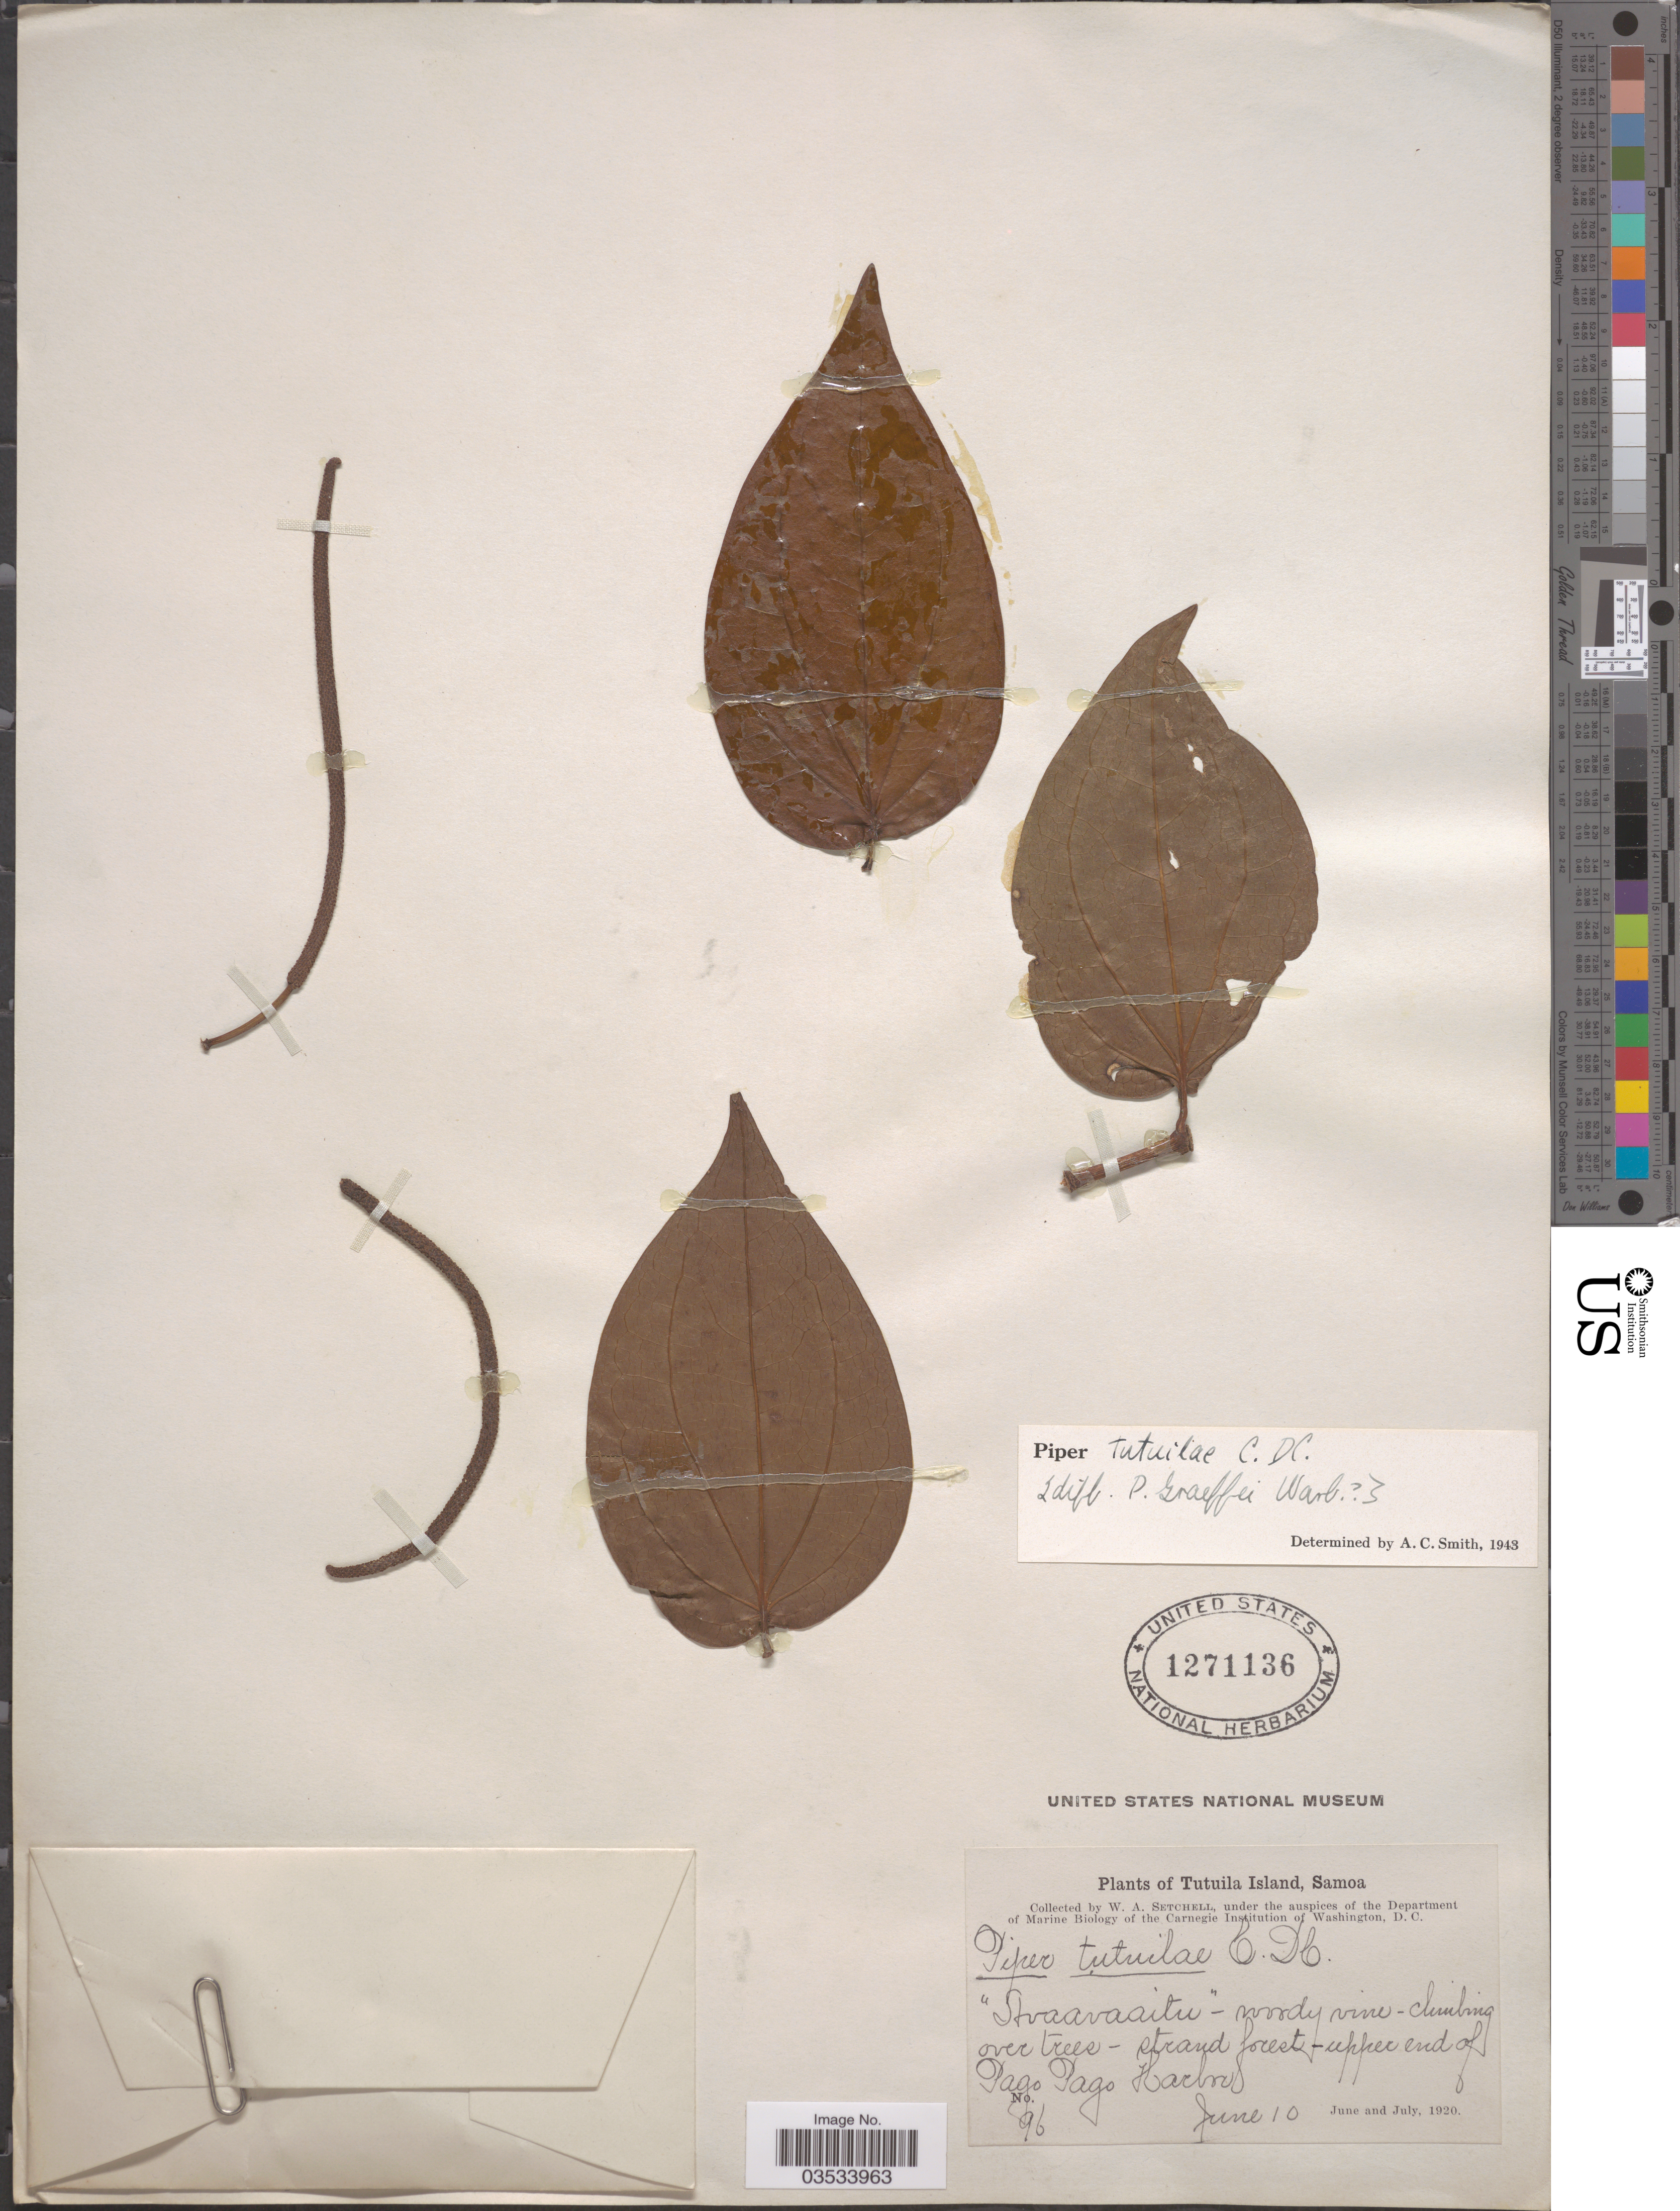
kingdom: Plantae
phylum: Tracheophyta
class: Magnoliopsida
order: Piperales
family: Piperaceae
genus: Piper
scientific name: Piper tutuilae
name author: C. DC.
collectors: W. Setchell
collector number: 96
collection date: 1920-06-10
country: American Samoa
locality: Tutuila Island, Samoa. Upper end of Pago Pago Harbor.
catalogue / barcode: US 1271136